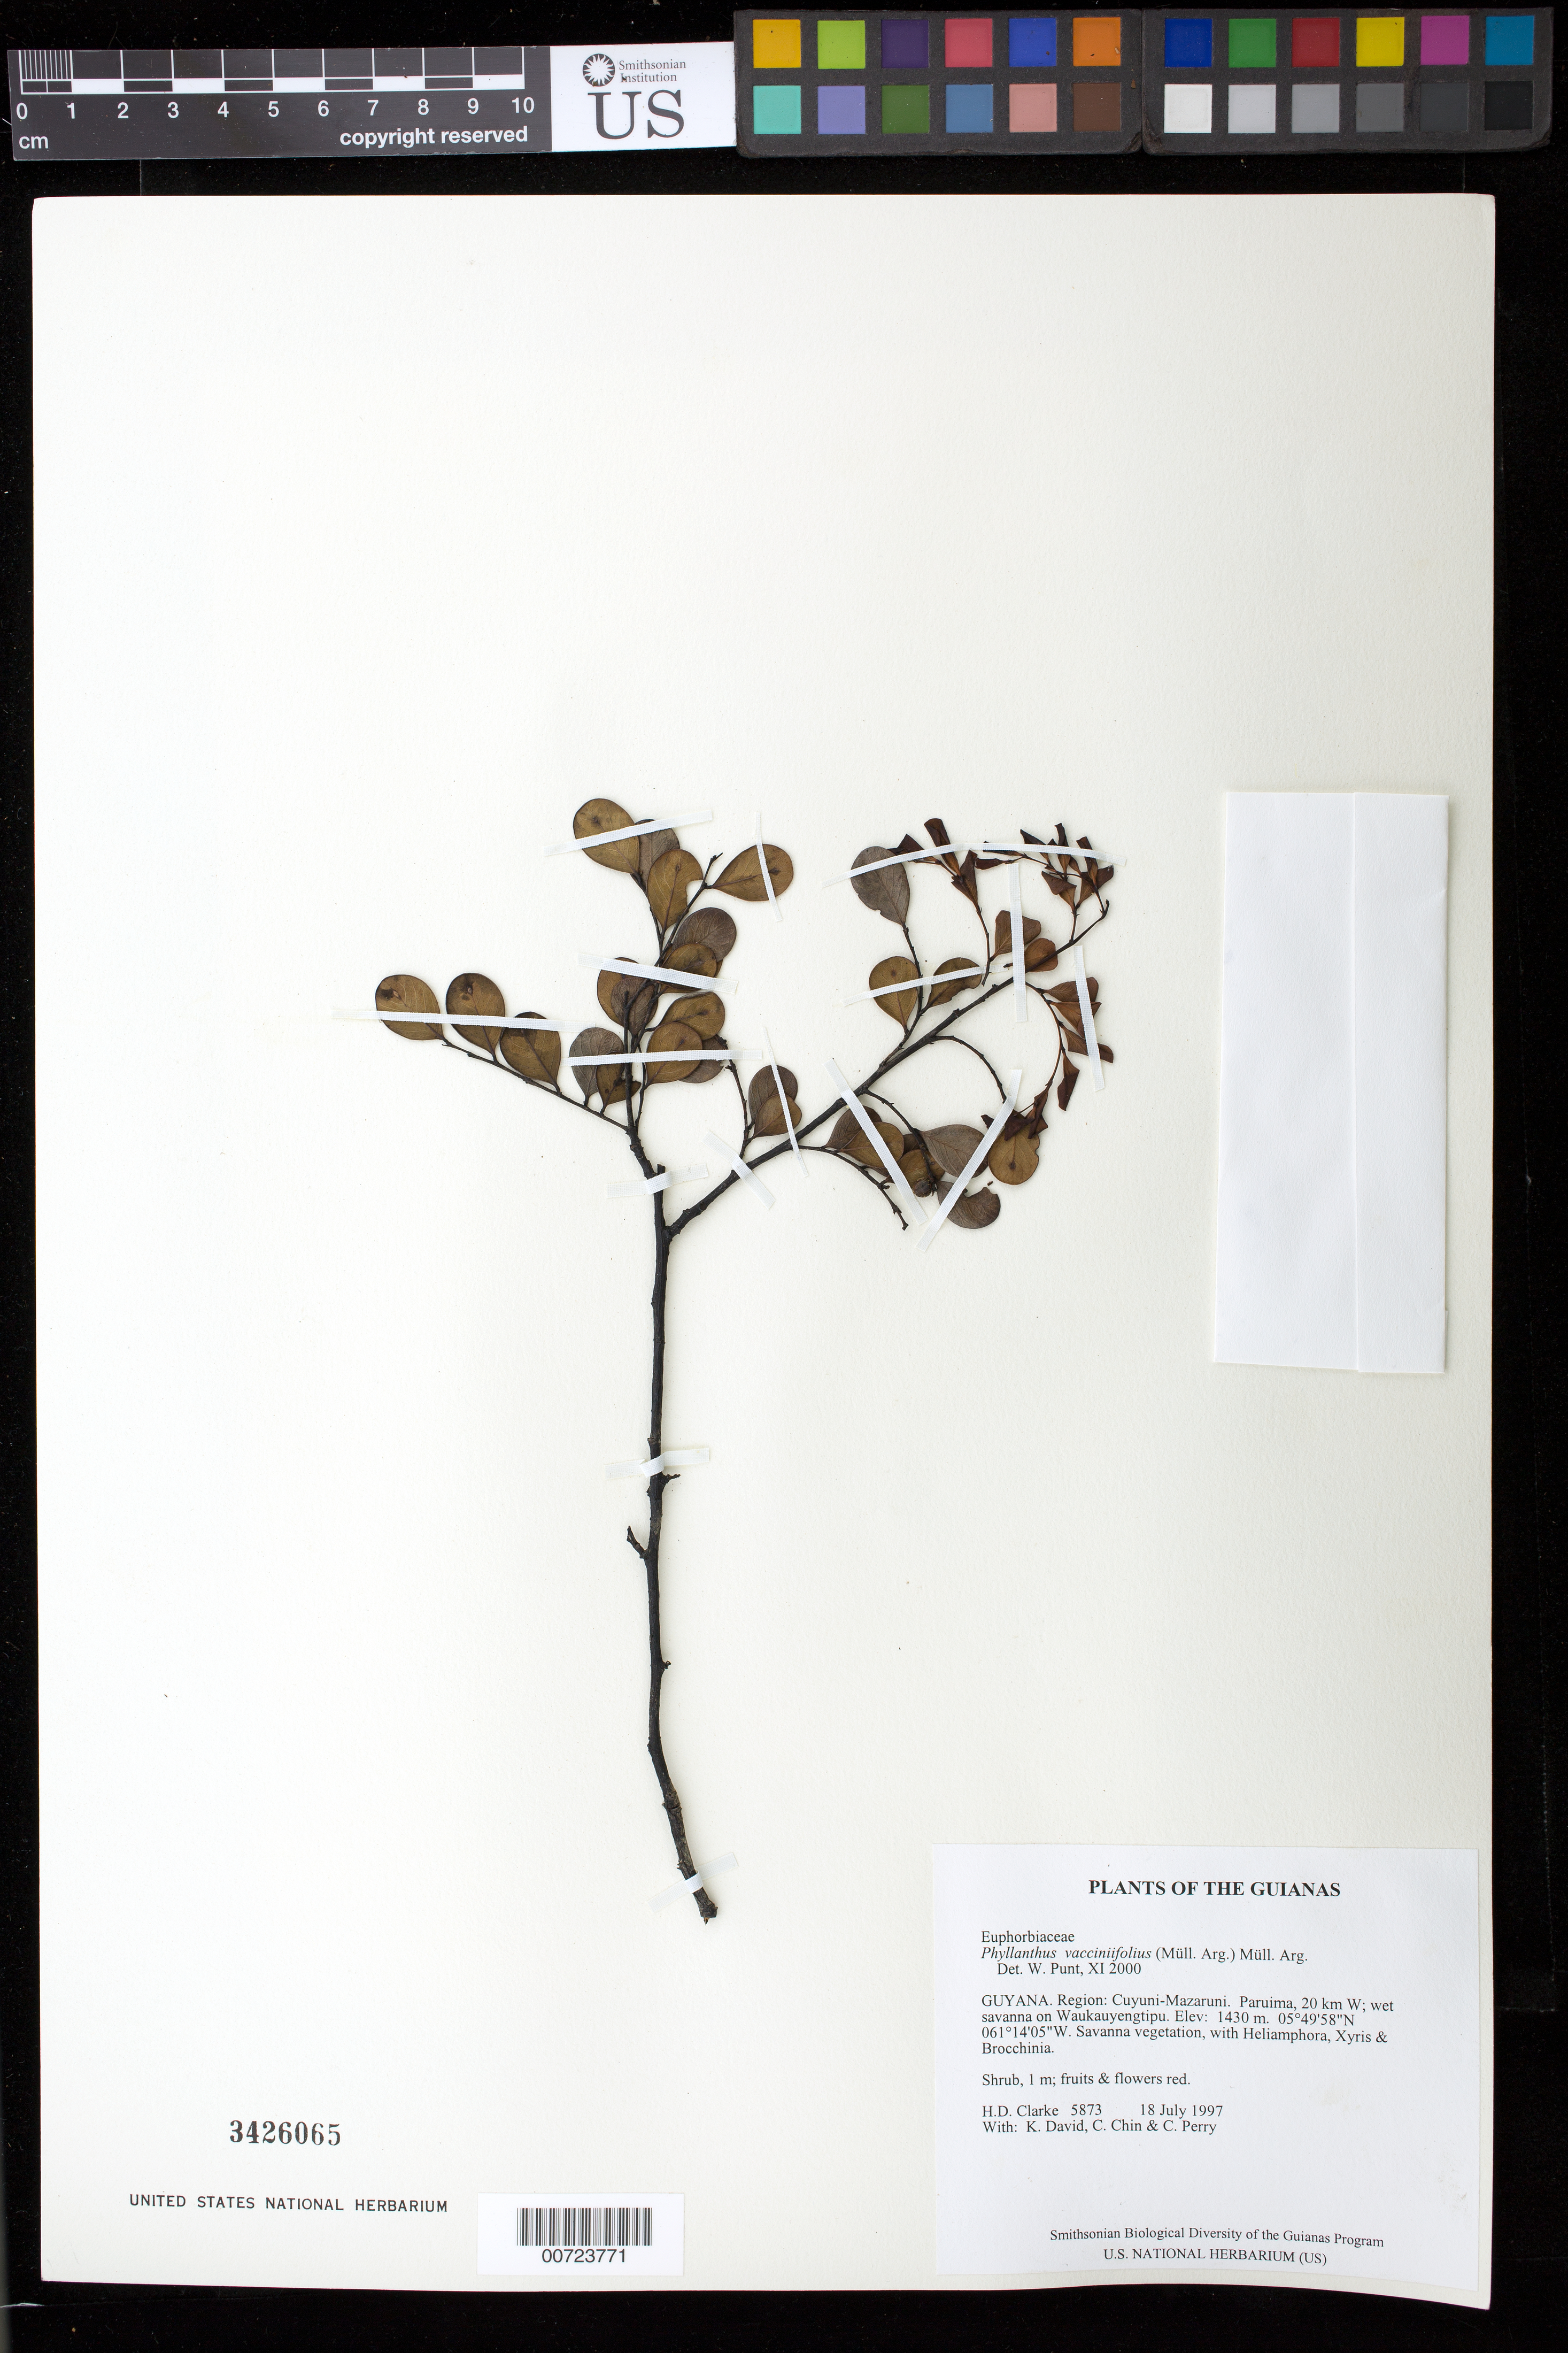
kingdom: Plantae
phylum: Tracheophyta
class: Magnoliopsida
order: Malpighiales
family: Phyllanthaceae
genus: Phyllanthus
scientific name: Phyllanthus vacciniifolius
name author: (Müll. Arg.) Müll. Arg.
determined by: Punt, W.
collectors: H. D. Clarke, K. David, C. Chin & C. Perry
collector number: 5873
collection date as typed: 18 July 1997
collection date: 1997-07-18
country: Guyana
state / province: Cuyuni-Mazaruni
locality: Paruima, 20 km W; wet savanna on Waukauyengtipu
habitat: Savanna vegetation, with Heliamphora, Xyris & Brocchinia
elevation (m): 1430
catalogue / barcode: US 3426065